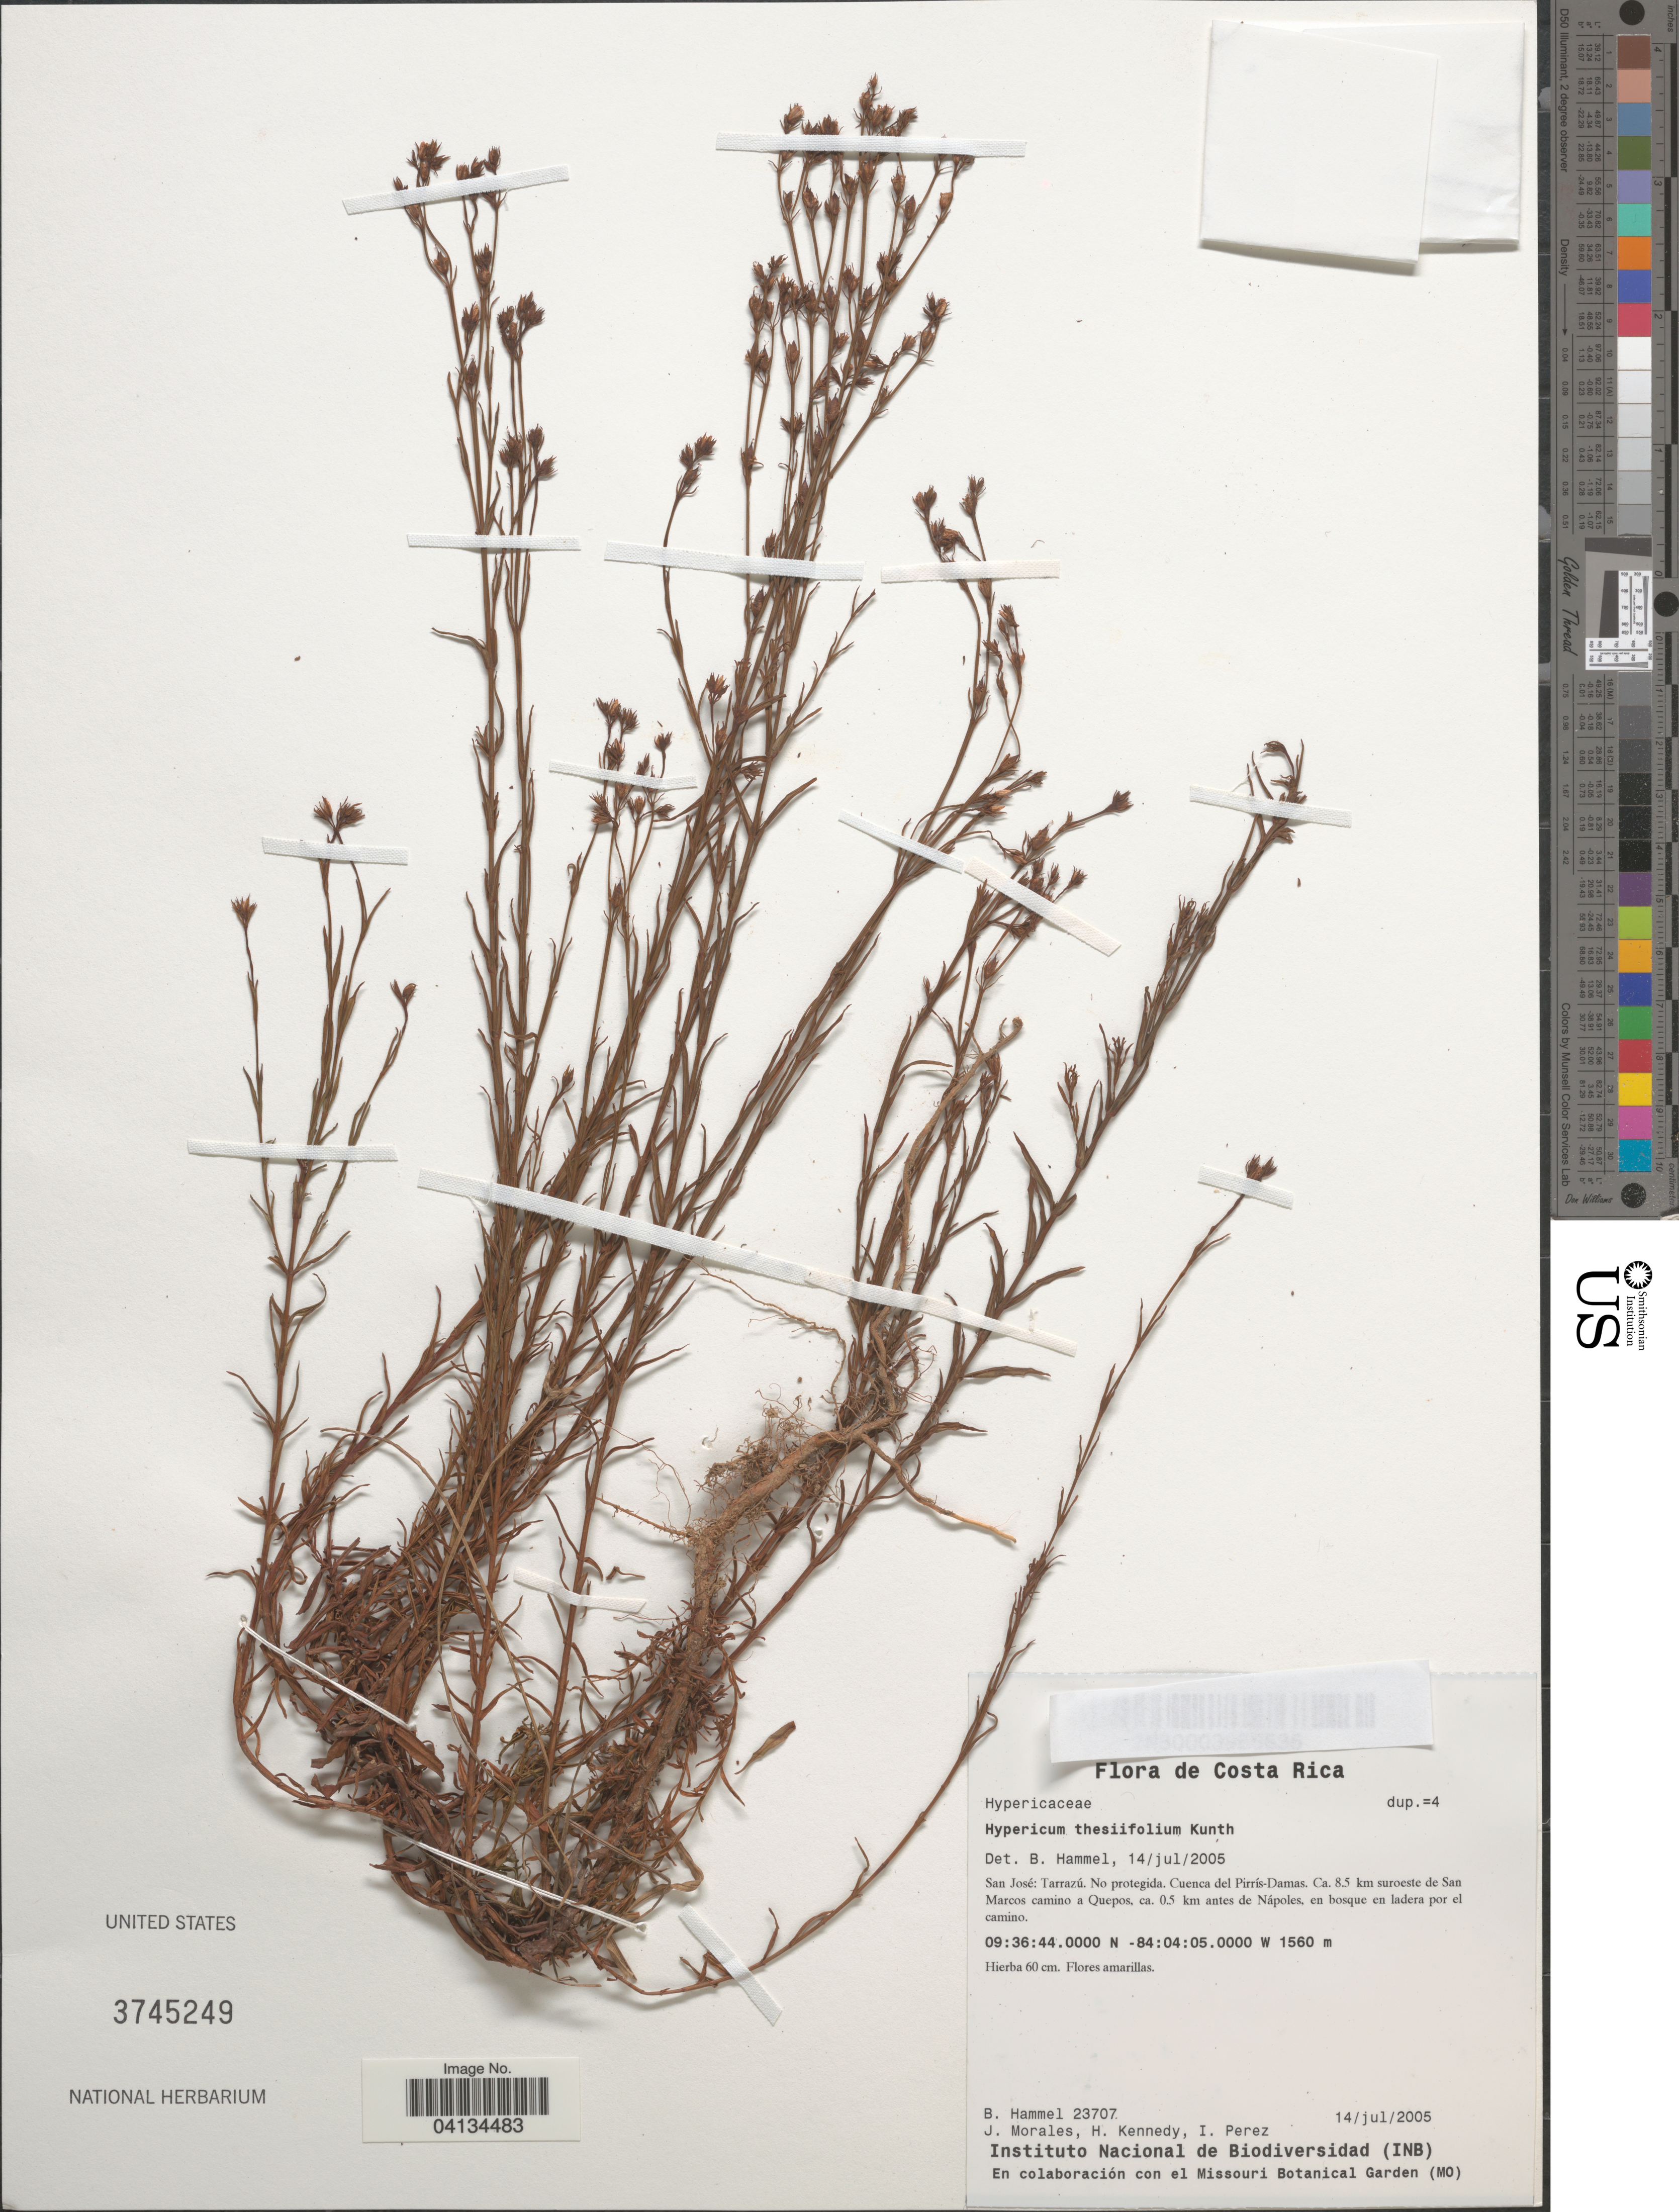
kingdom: Plantae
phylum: Tracheophyta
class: Magnoliopsida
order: Malpighiales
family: Hypericaceae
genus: Hypericum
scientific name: Hypericum thesiifolium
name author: Kunth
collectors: B. Hammel, J. Morales, H. Kennedy & I. Pérez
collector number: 23707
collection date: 2005-07-14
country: Costa Rica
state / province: San José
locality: Tarrazú. No protegida. Cuenca del Pirrís-Damas. Ca. 8.5 km suroeste de San Marcos camino a Quepos, ca. 0.5 km antes de Nápoles, en bosque en ladera por el camino.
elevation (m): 1560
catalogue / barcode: US 3745249